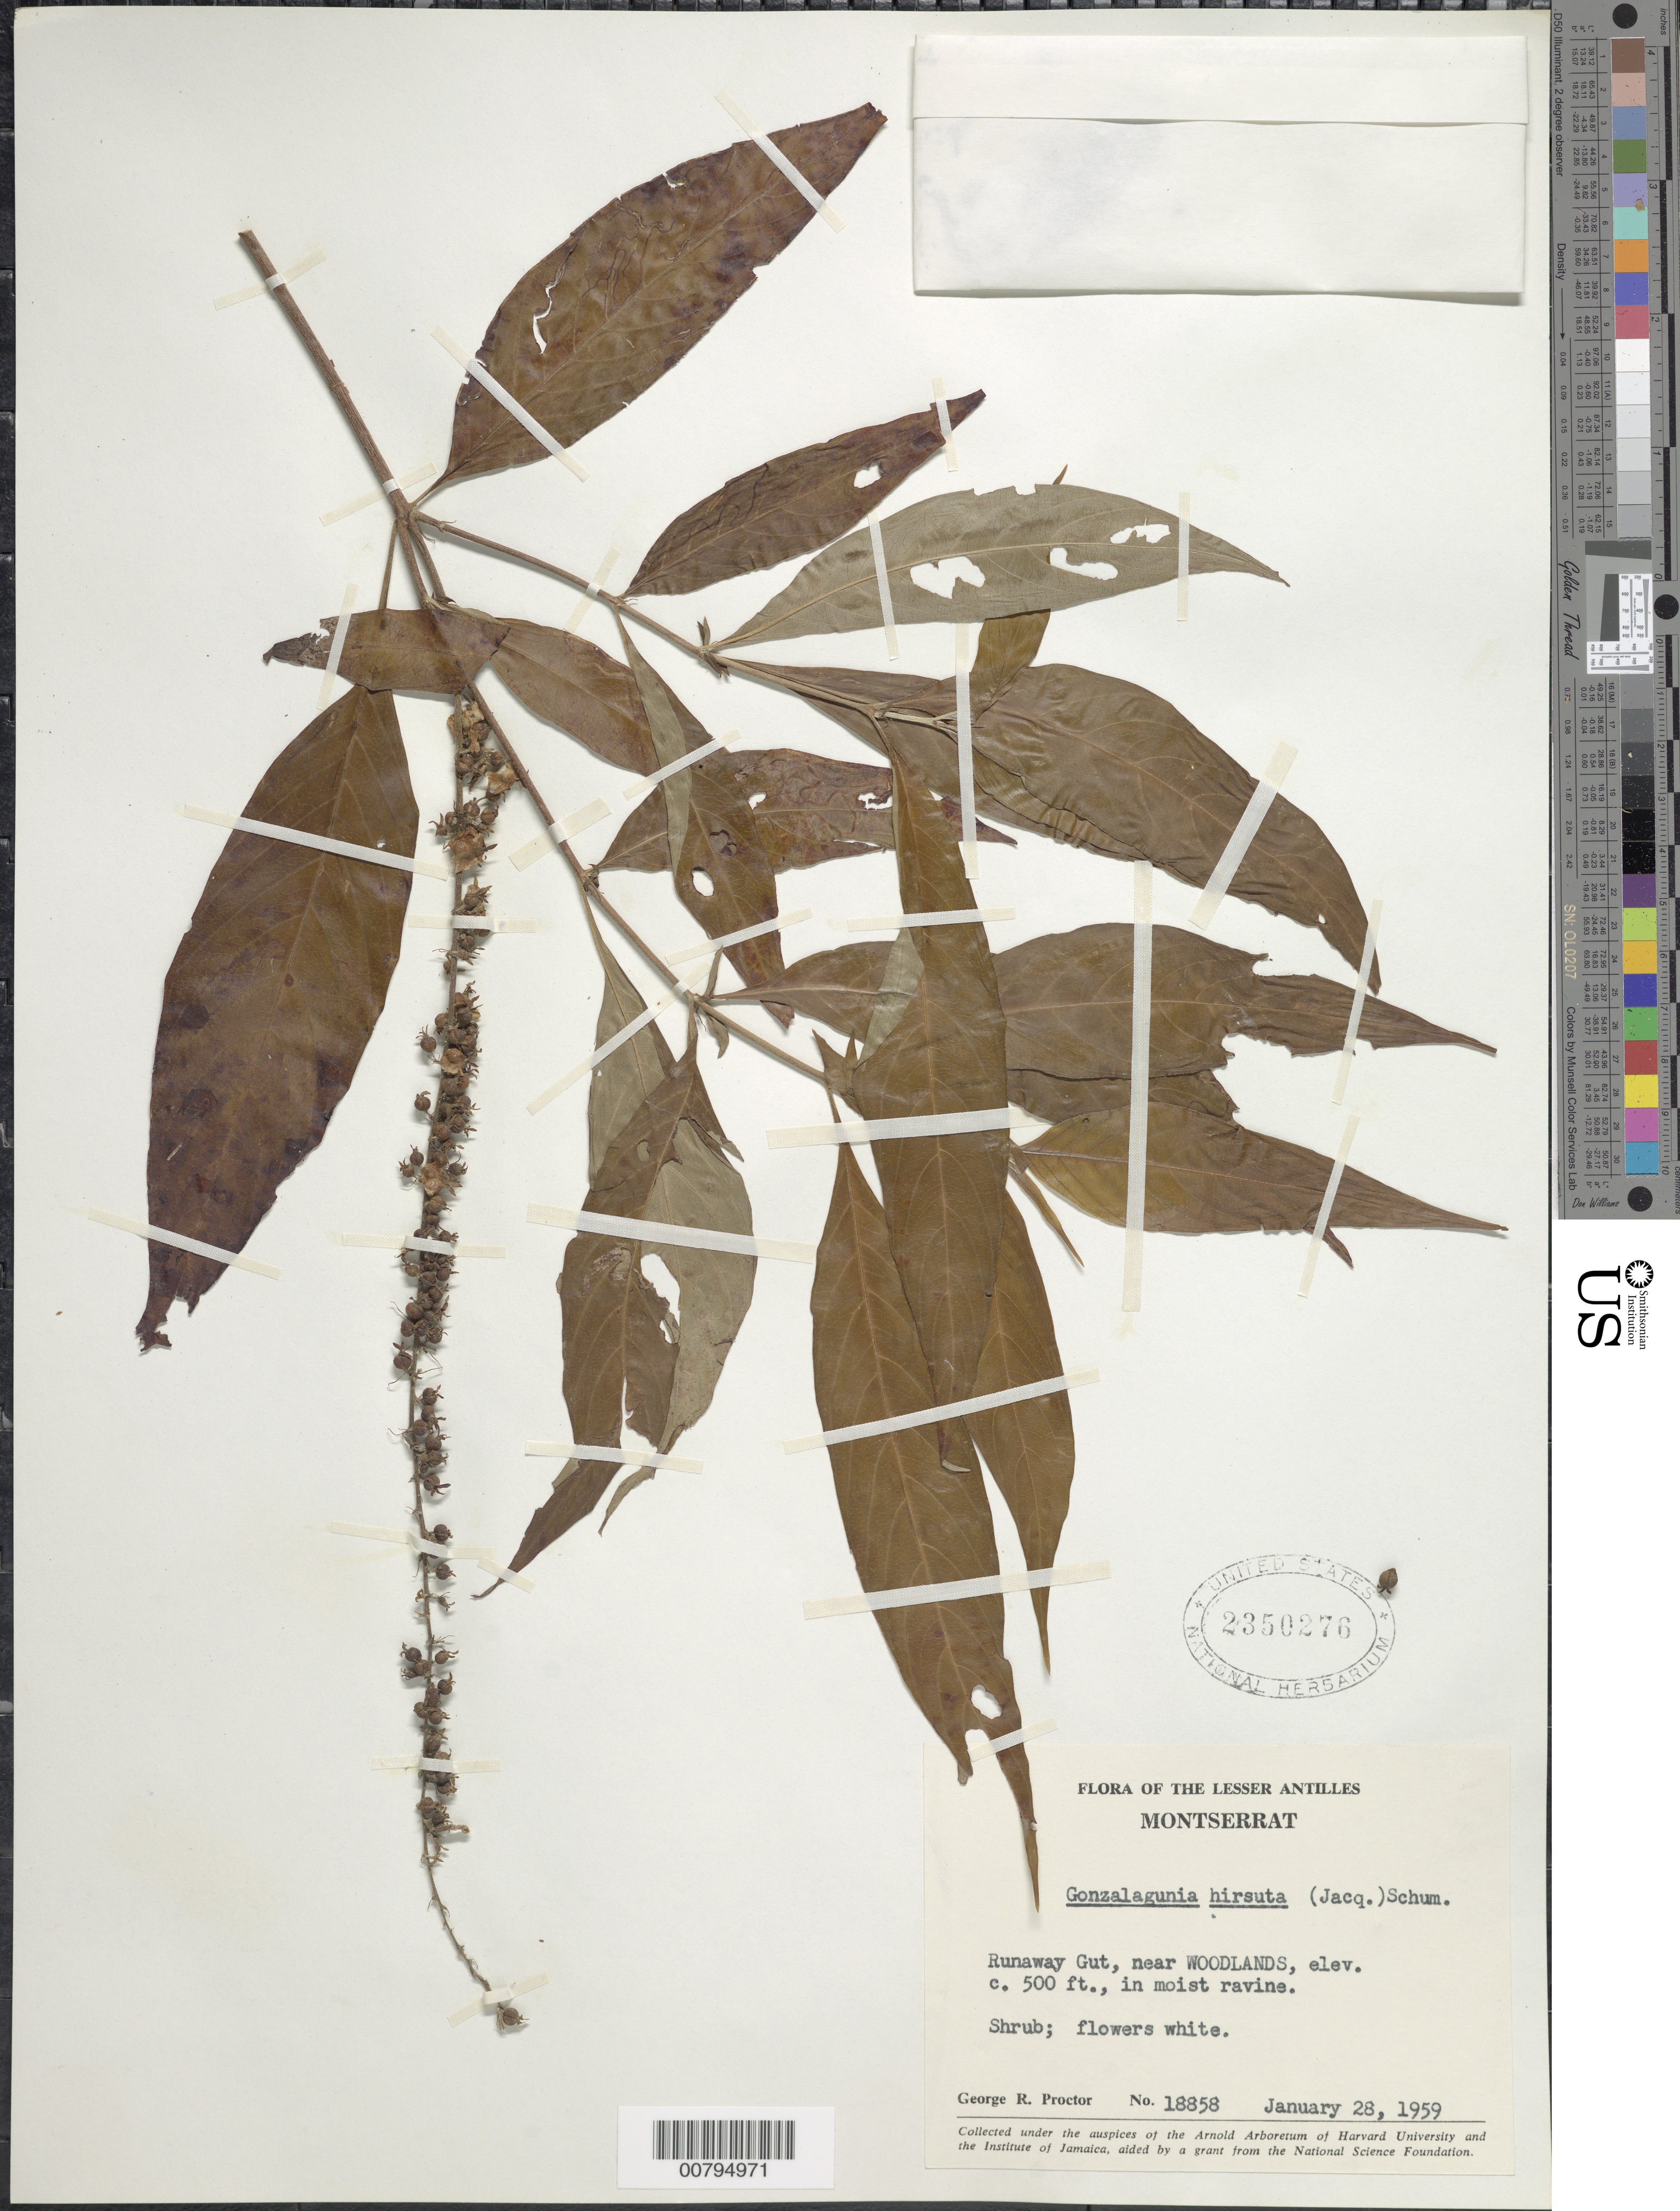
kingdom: Plantae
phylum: Tracheophyta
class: Magnoliopsida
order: Gentianales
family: Rubiaceae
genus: Gonzalagunia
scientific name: Gonzalagunia hirsuta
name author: Schum.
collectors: G. R. Proctor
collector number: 18858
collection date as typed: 28 Jan 1959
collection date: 1959-01-28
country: Montserrat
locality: Runaway Gut, near Woodlands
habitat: In moist ravines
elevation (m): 152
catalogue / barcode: US 2350276